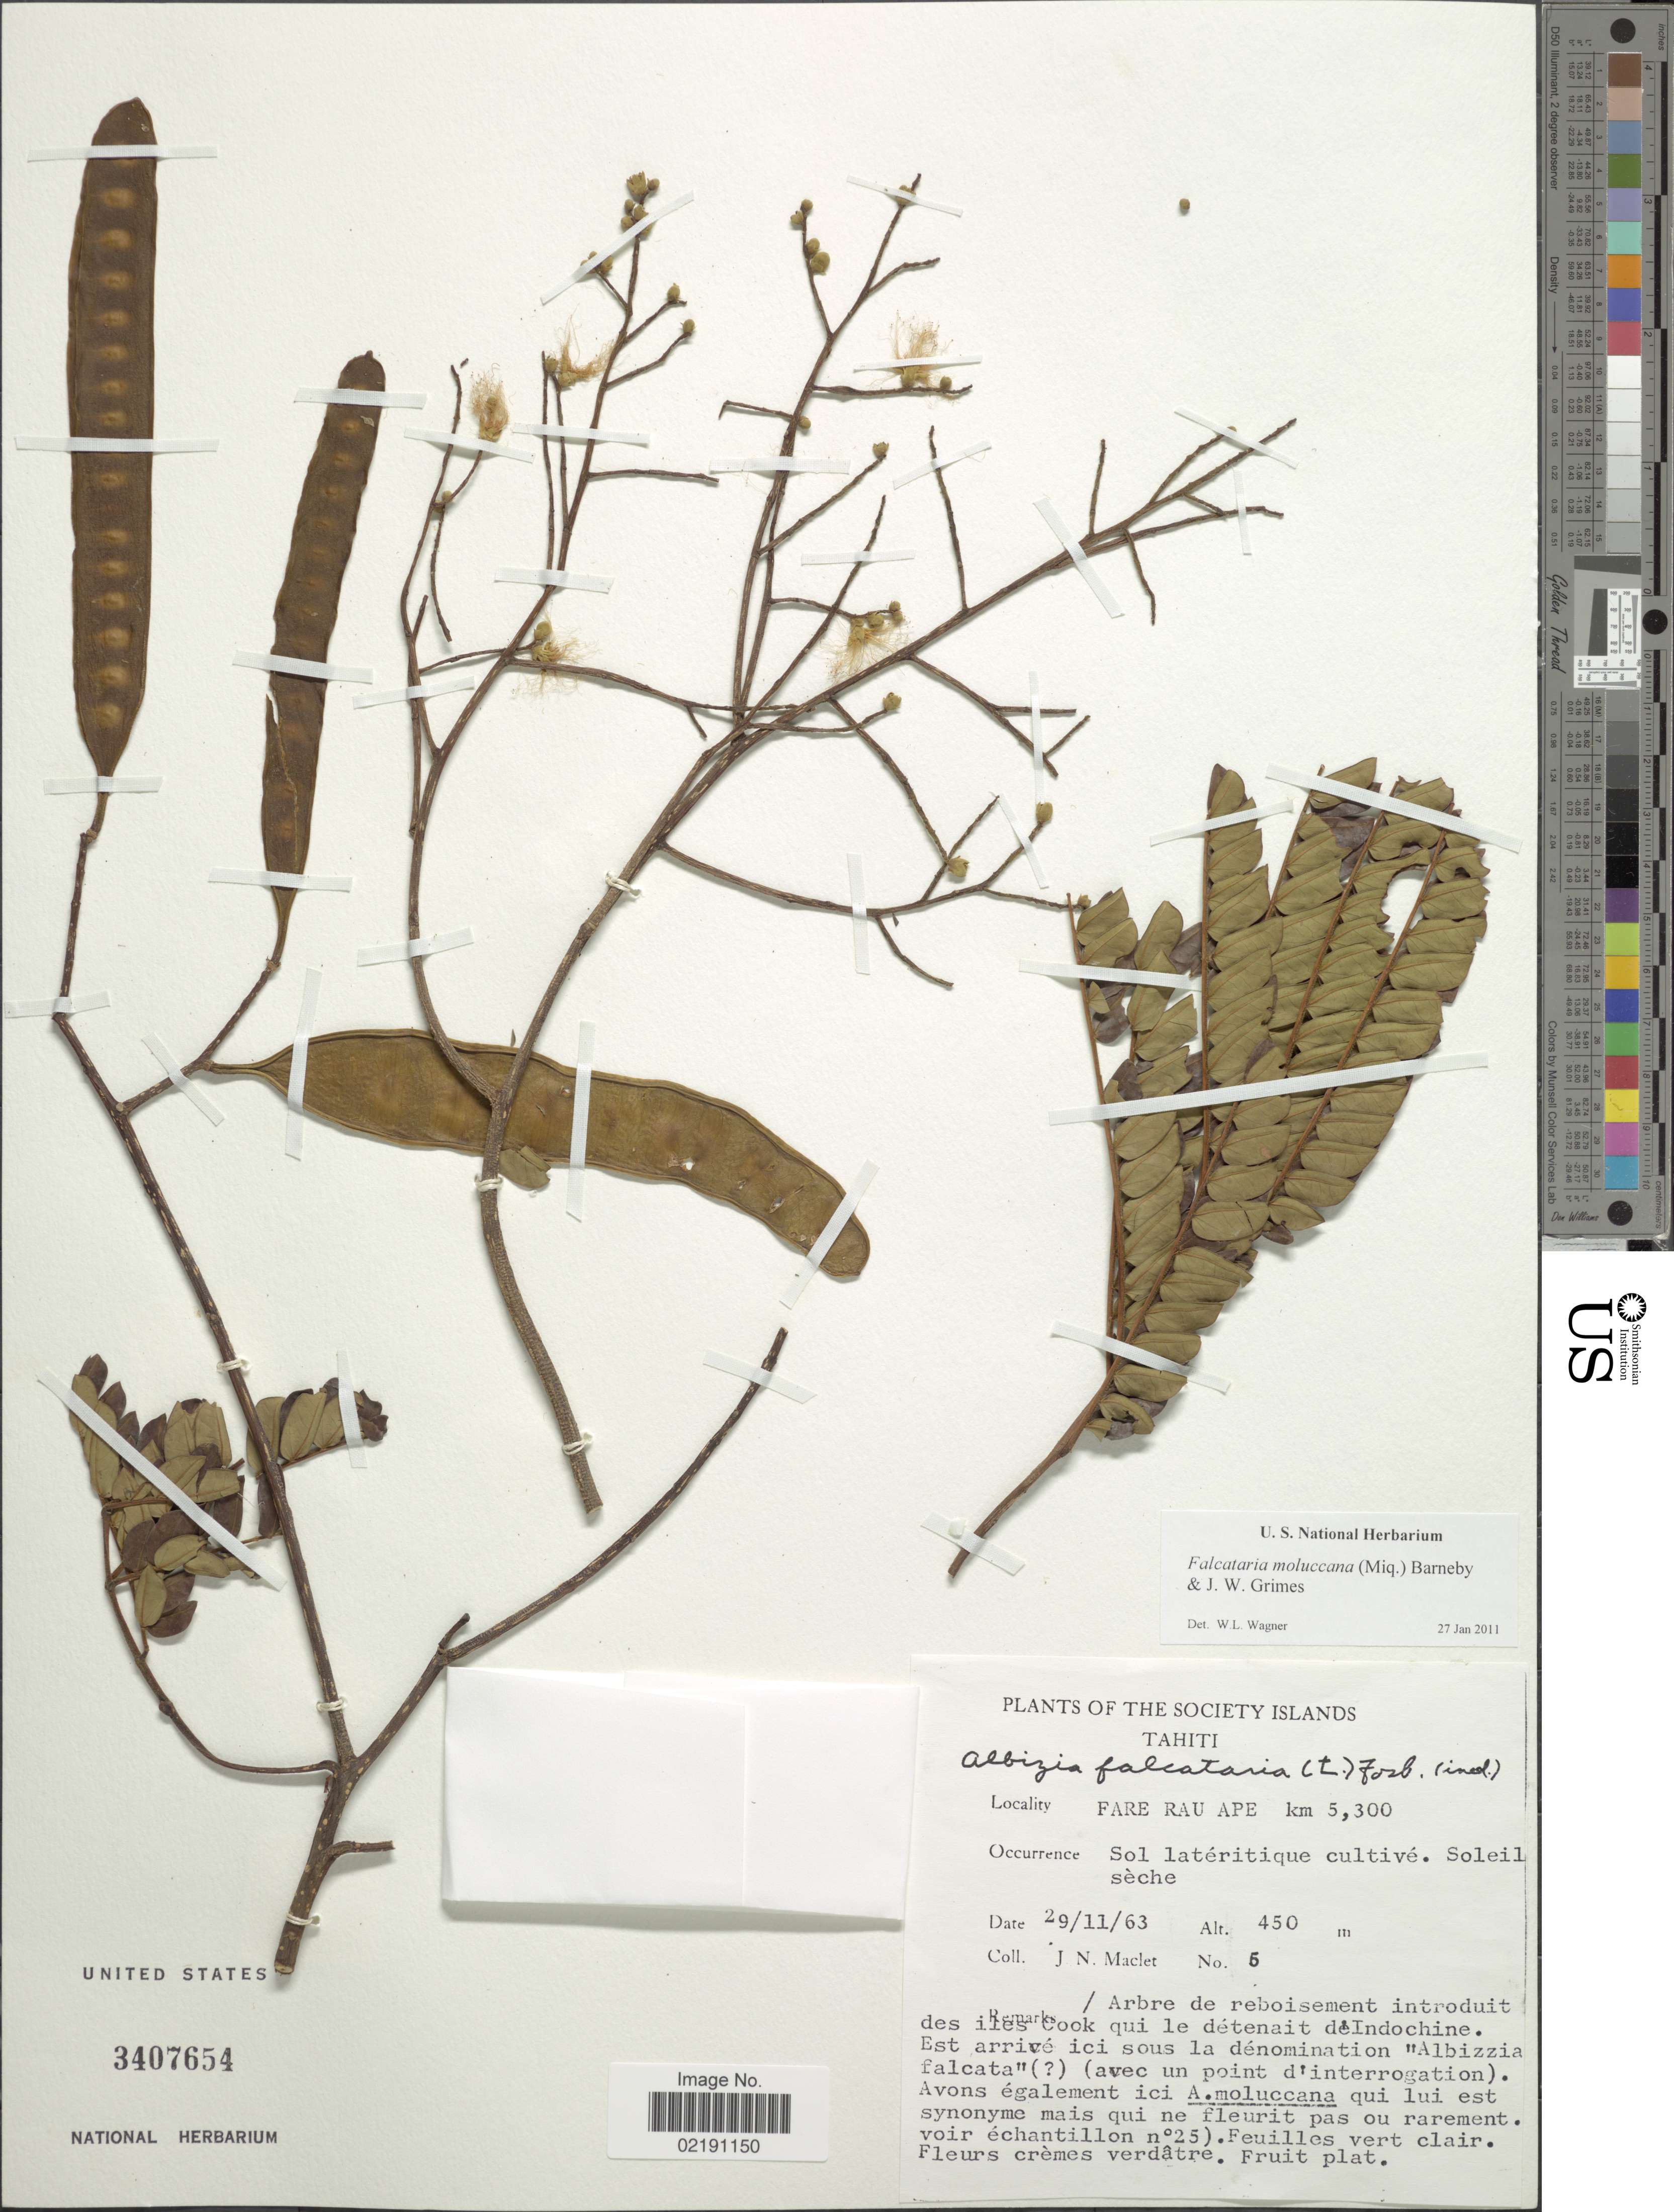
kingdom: Plantae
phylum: Tracheophyta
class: Magnoliopsida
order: Fabales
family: Fabaceae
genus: Falcataria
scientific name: Falcataria moluccana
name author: (Miq.) Barneby & Grimes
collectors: J. Maclet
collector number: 5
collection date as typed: Transcribed d/m/y: 29/11/63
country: French Polynesia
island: Tahiti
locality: Society Islands. Tahiti. Fare Rau Ape km 5, 300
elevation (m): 450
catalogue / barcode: US 3407654